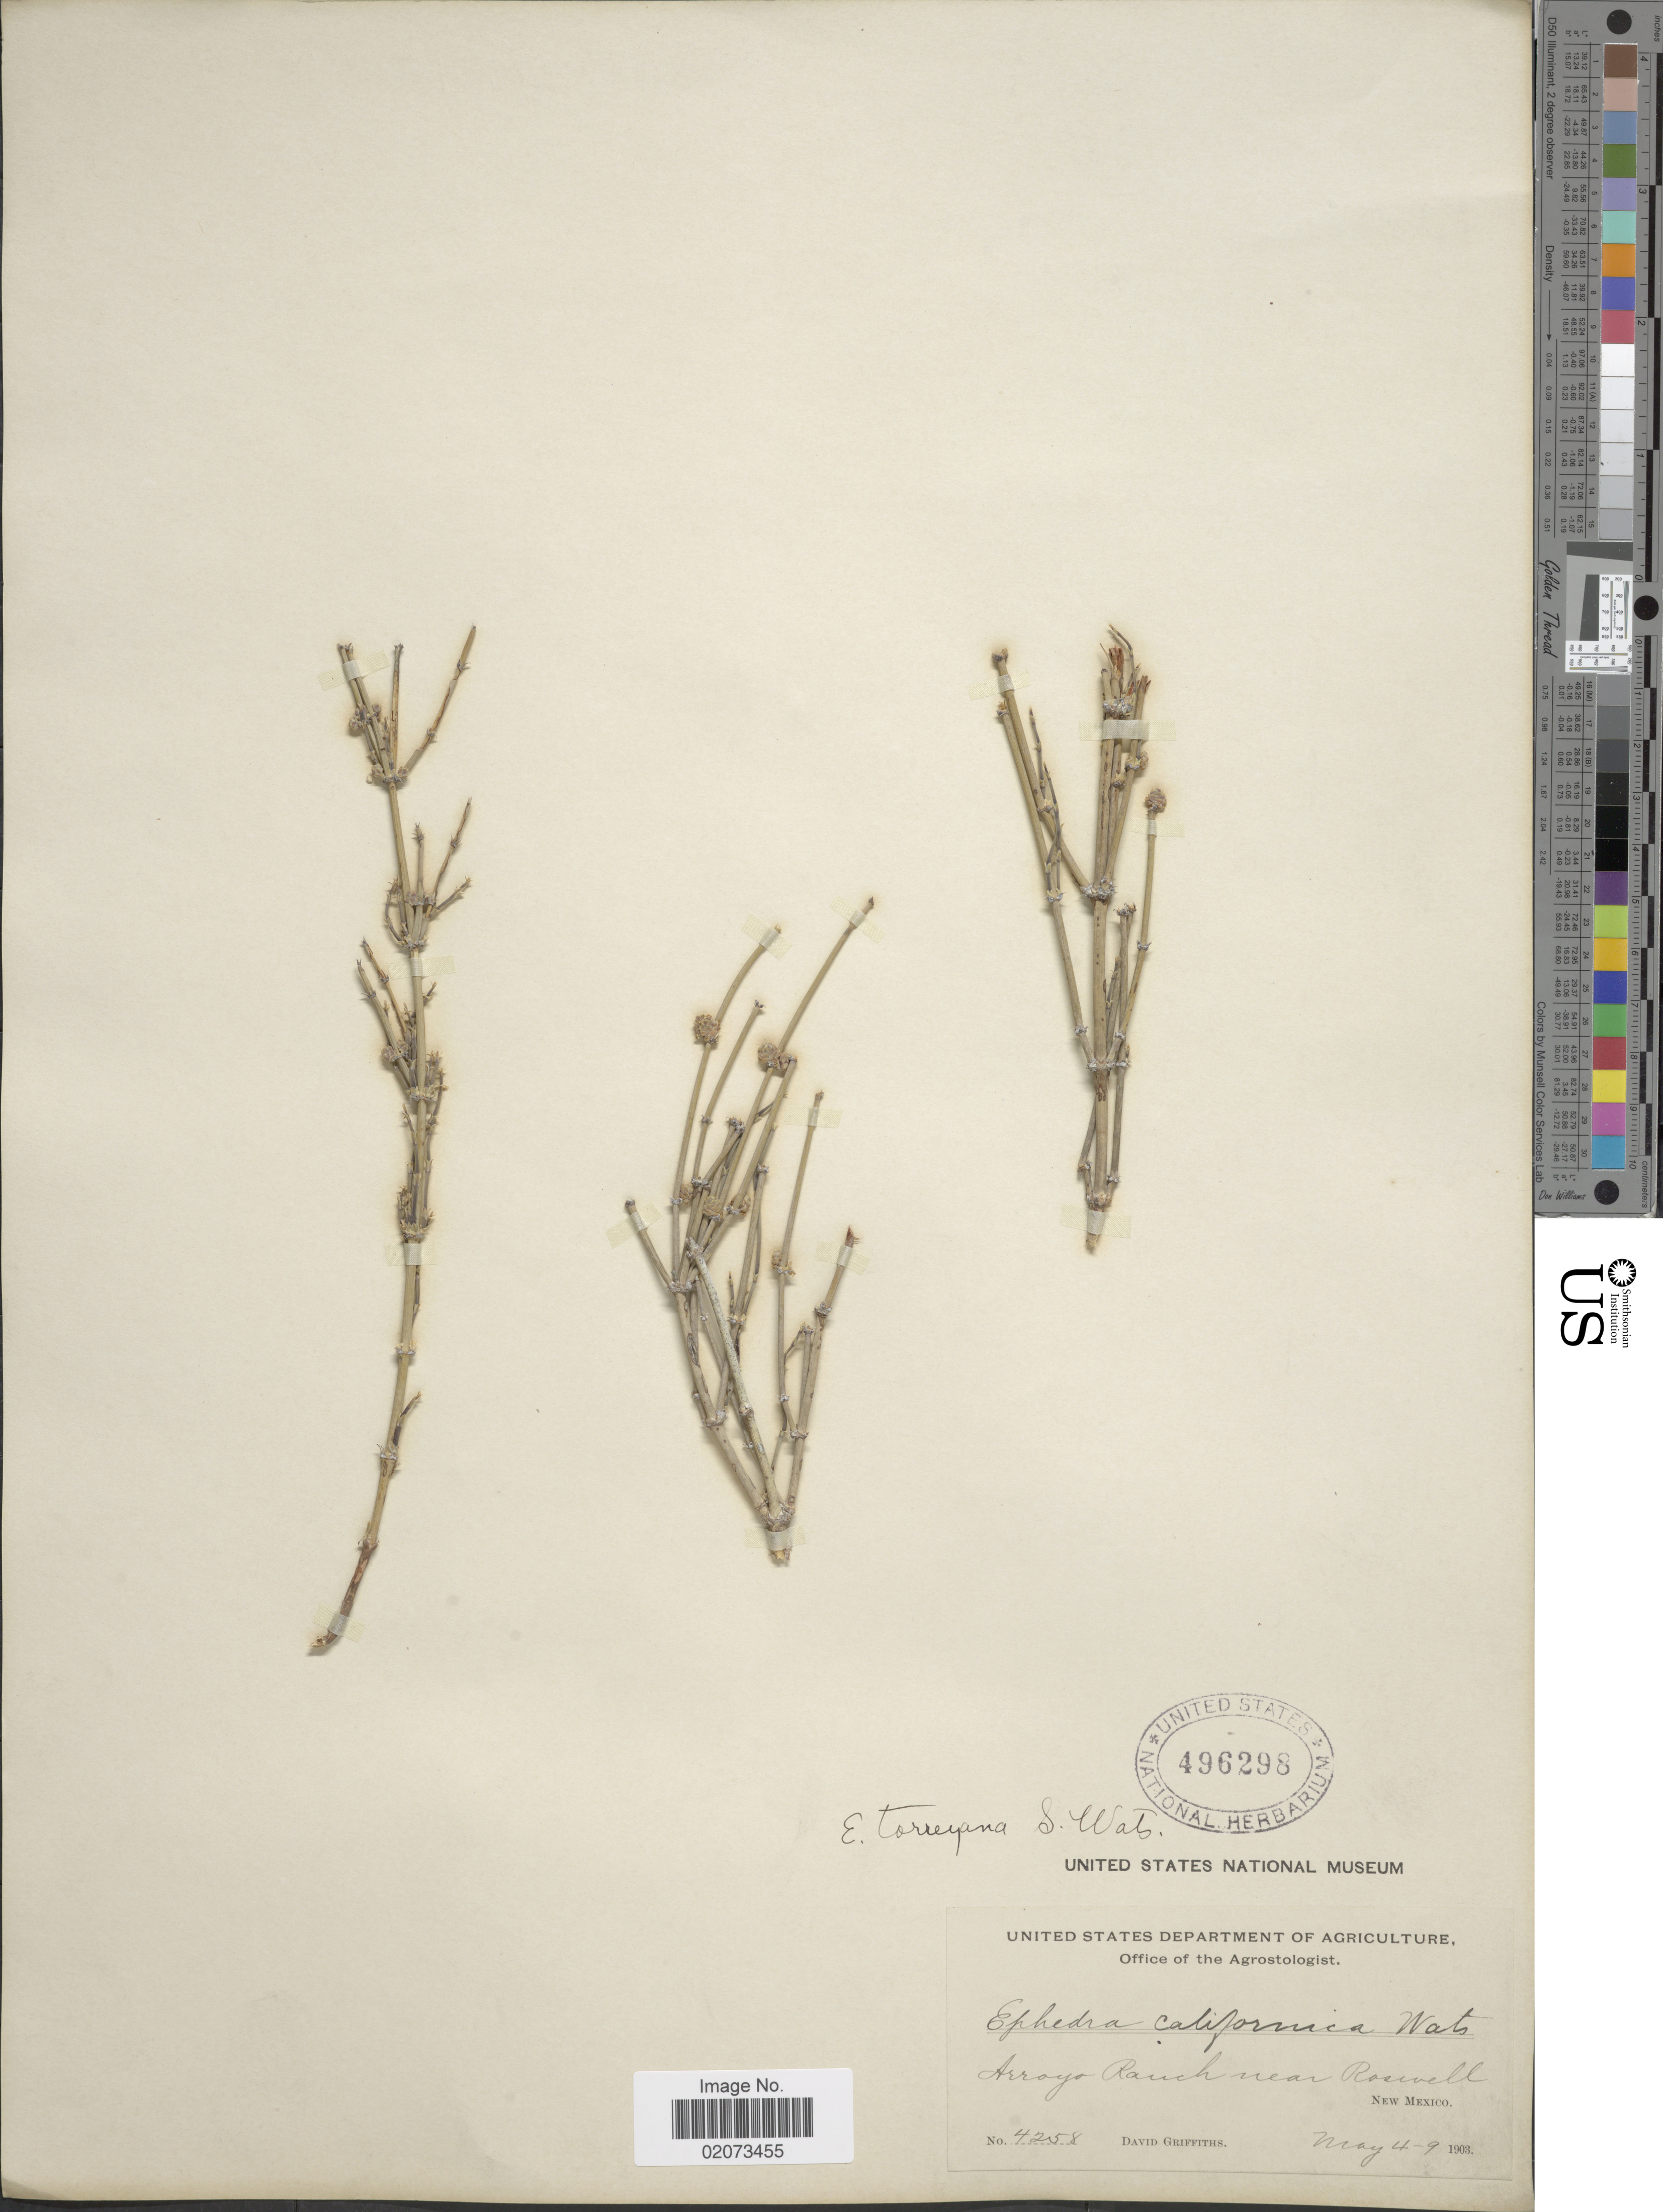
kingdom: Plantae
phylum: Tracheophyta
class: Gnetopsida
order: Ephedrales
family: Ephedraceae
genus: Ephedra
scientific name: Ephedra torreyana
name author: S. Watson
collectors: D. Griffiths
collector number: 4258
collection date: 1903-05-04/1903-05-09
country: United States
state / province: New Mexico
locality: Arroyo Ranch near Rosswell.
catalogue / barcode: US 496298